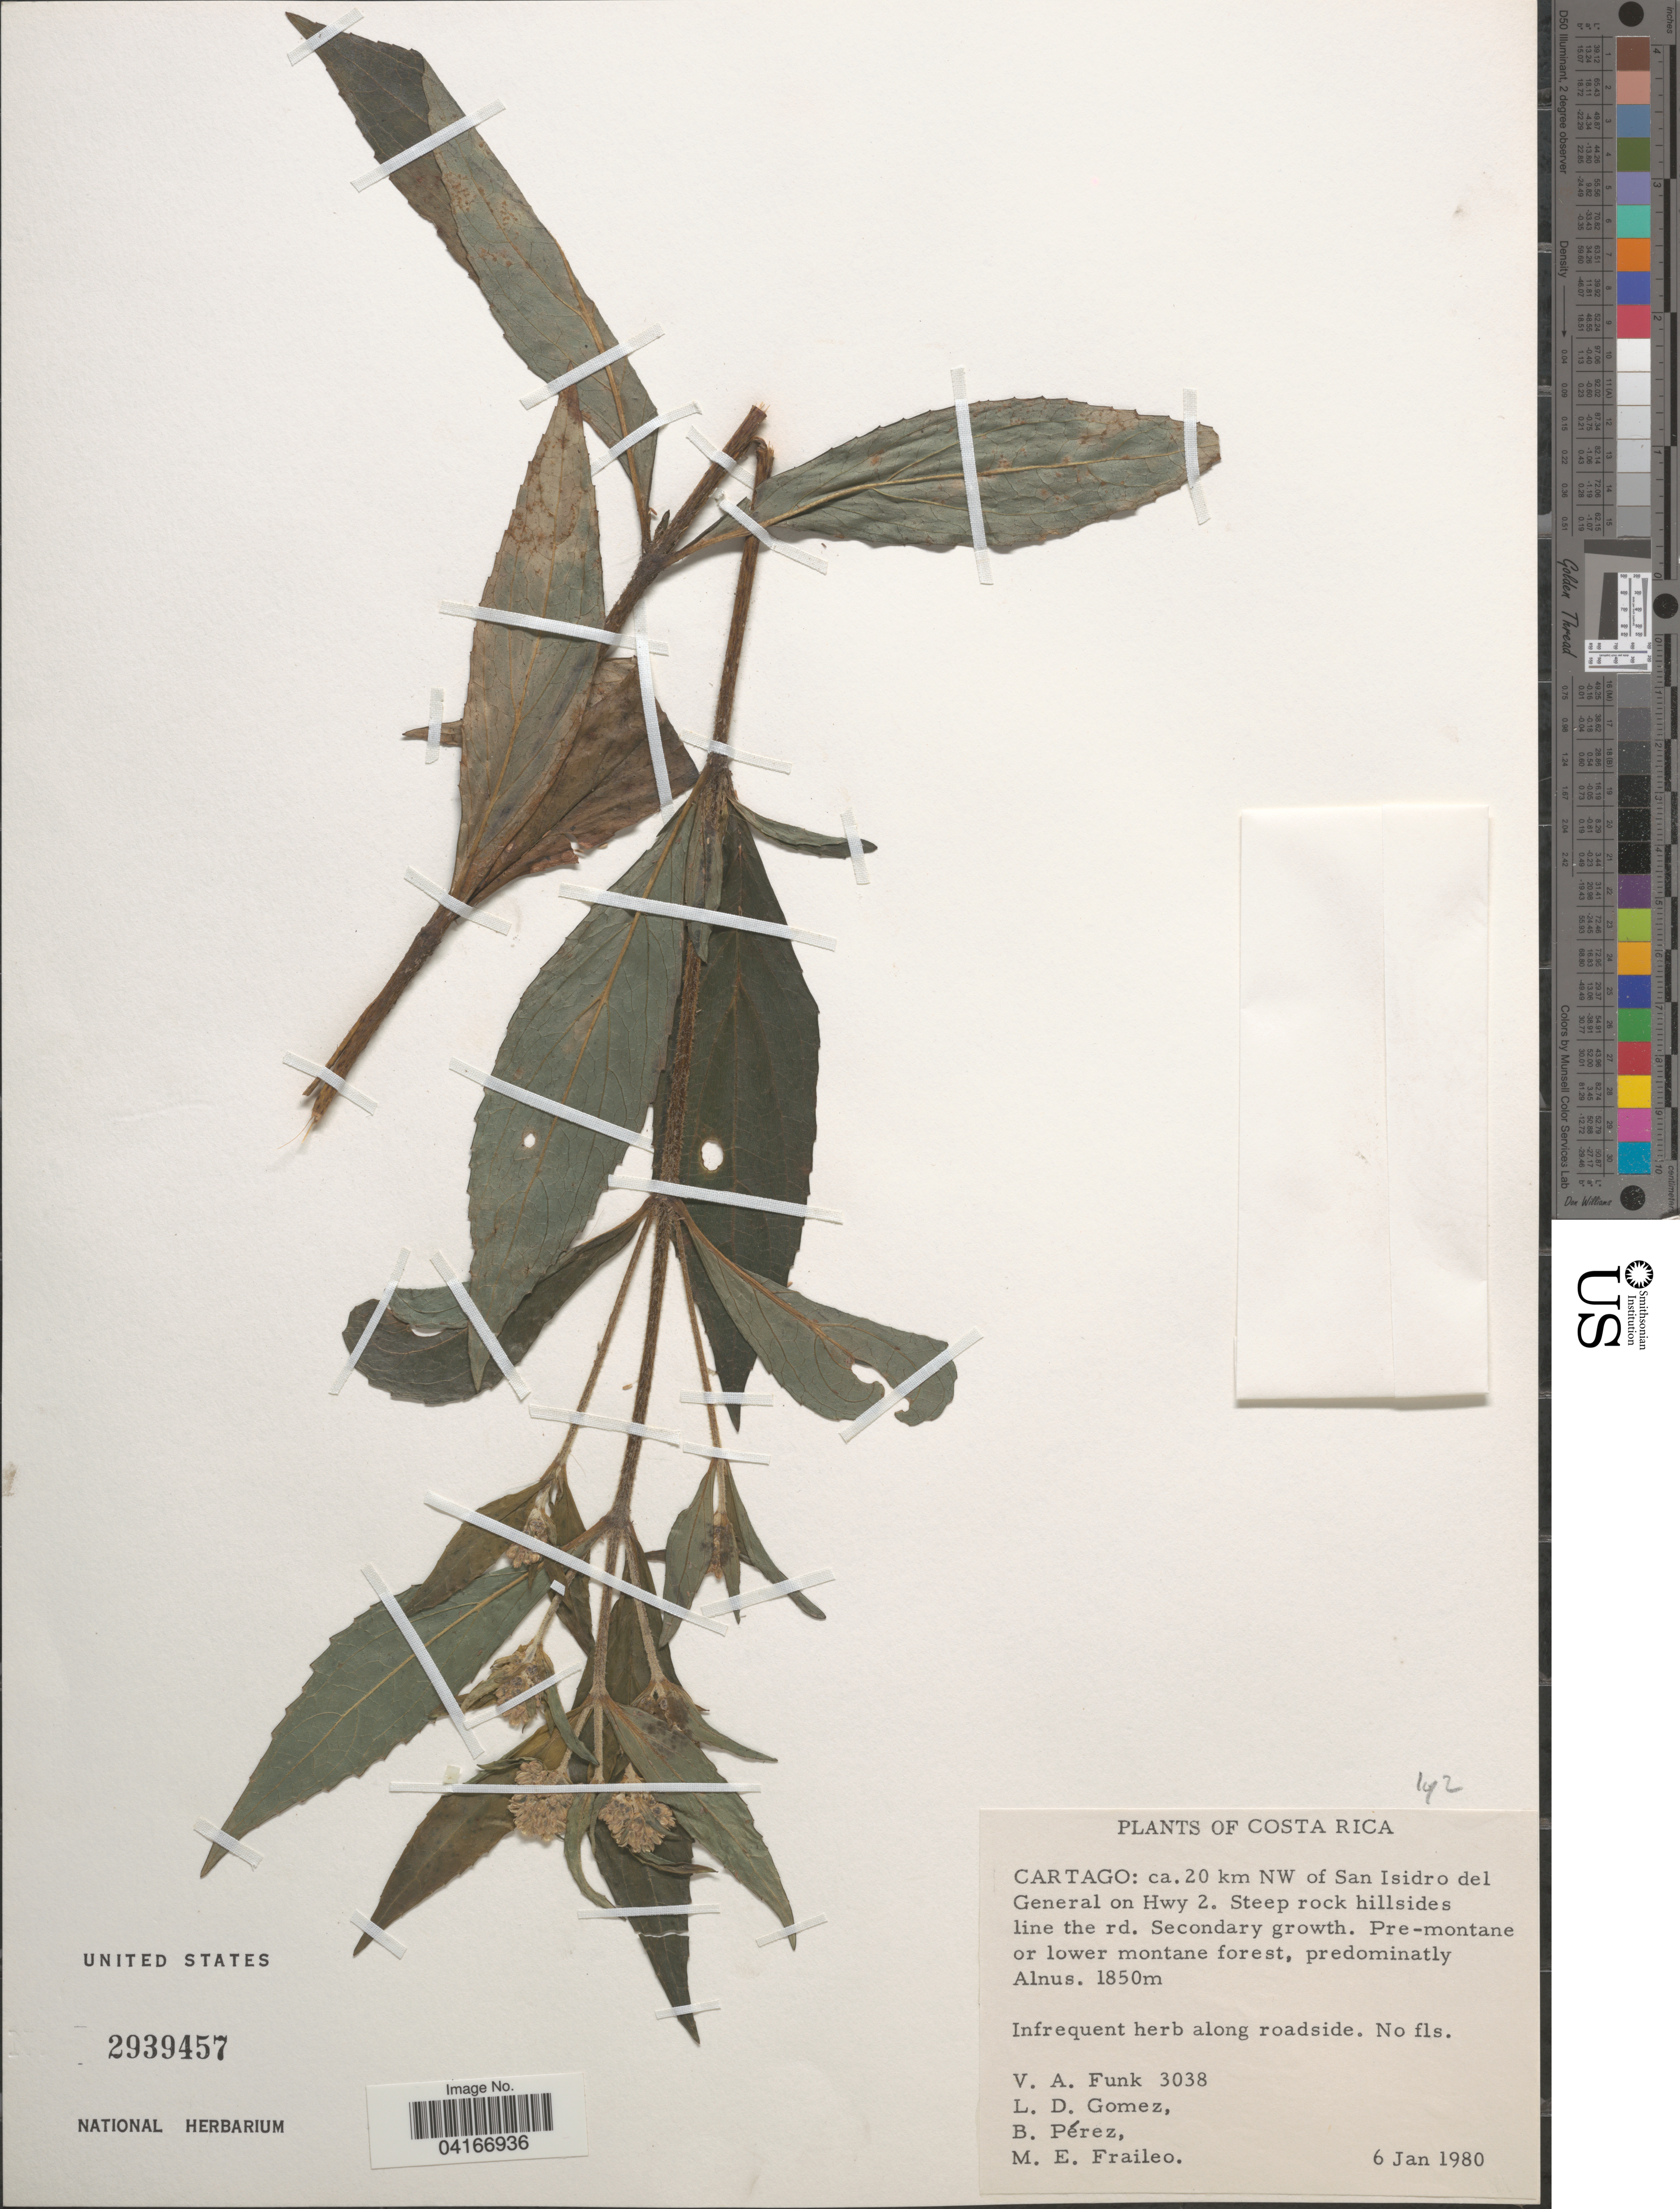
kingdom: Plantae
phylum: Tracheophyta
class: Magnoliopsida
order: Asterales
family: Asteraceae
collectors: V. Funk, L. D. Gómez, B. Pérez & M. Fraileo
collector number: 3038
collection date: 1980-01-06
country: Costa Rica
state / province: Cartago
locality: Ca. 20 km NW of San Isidro del General on Hwy 2.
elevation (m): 1850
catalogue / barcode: US 2939457